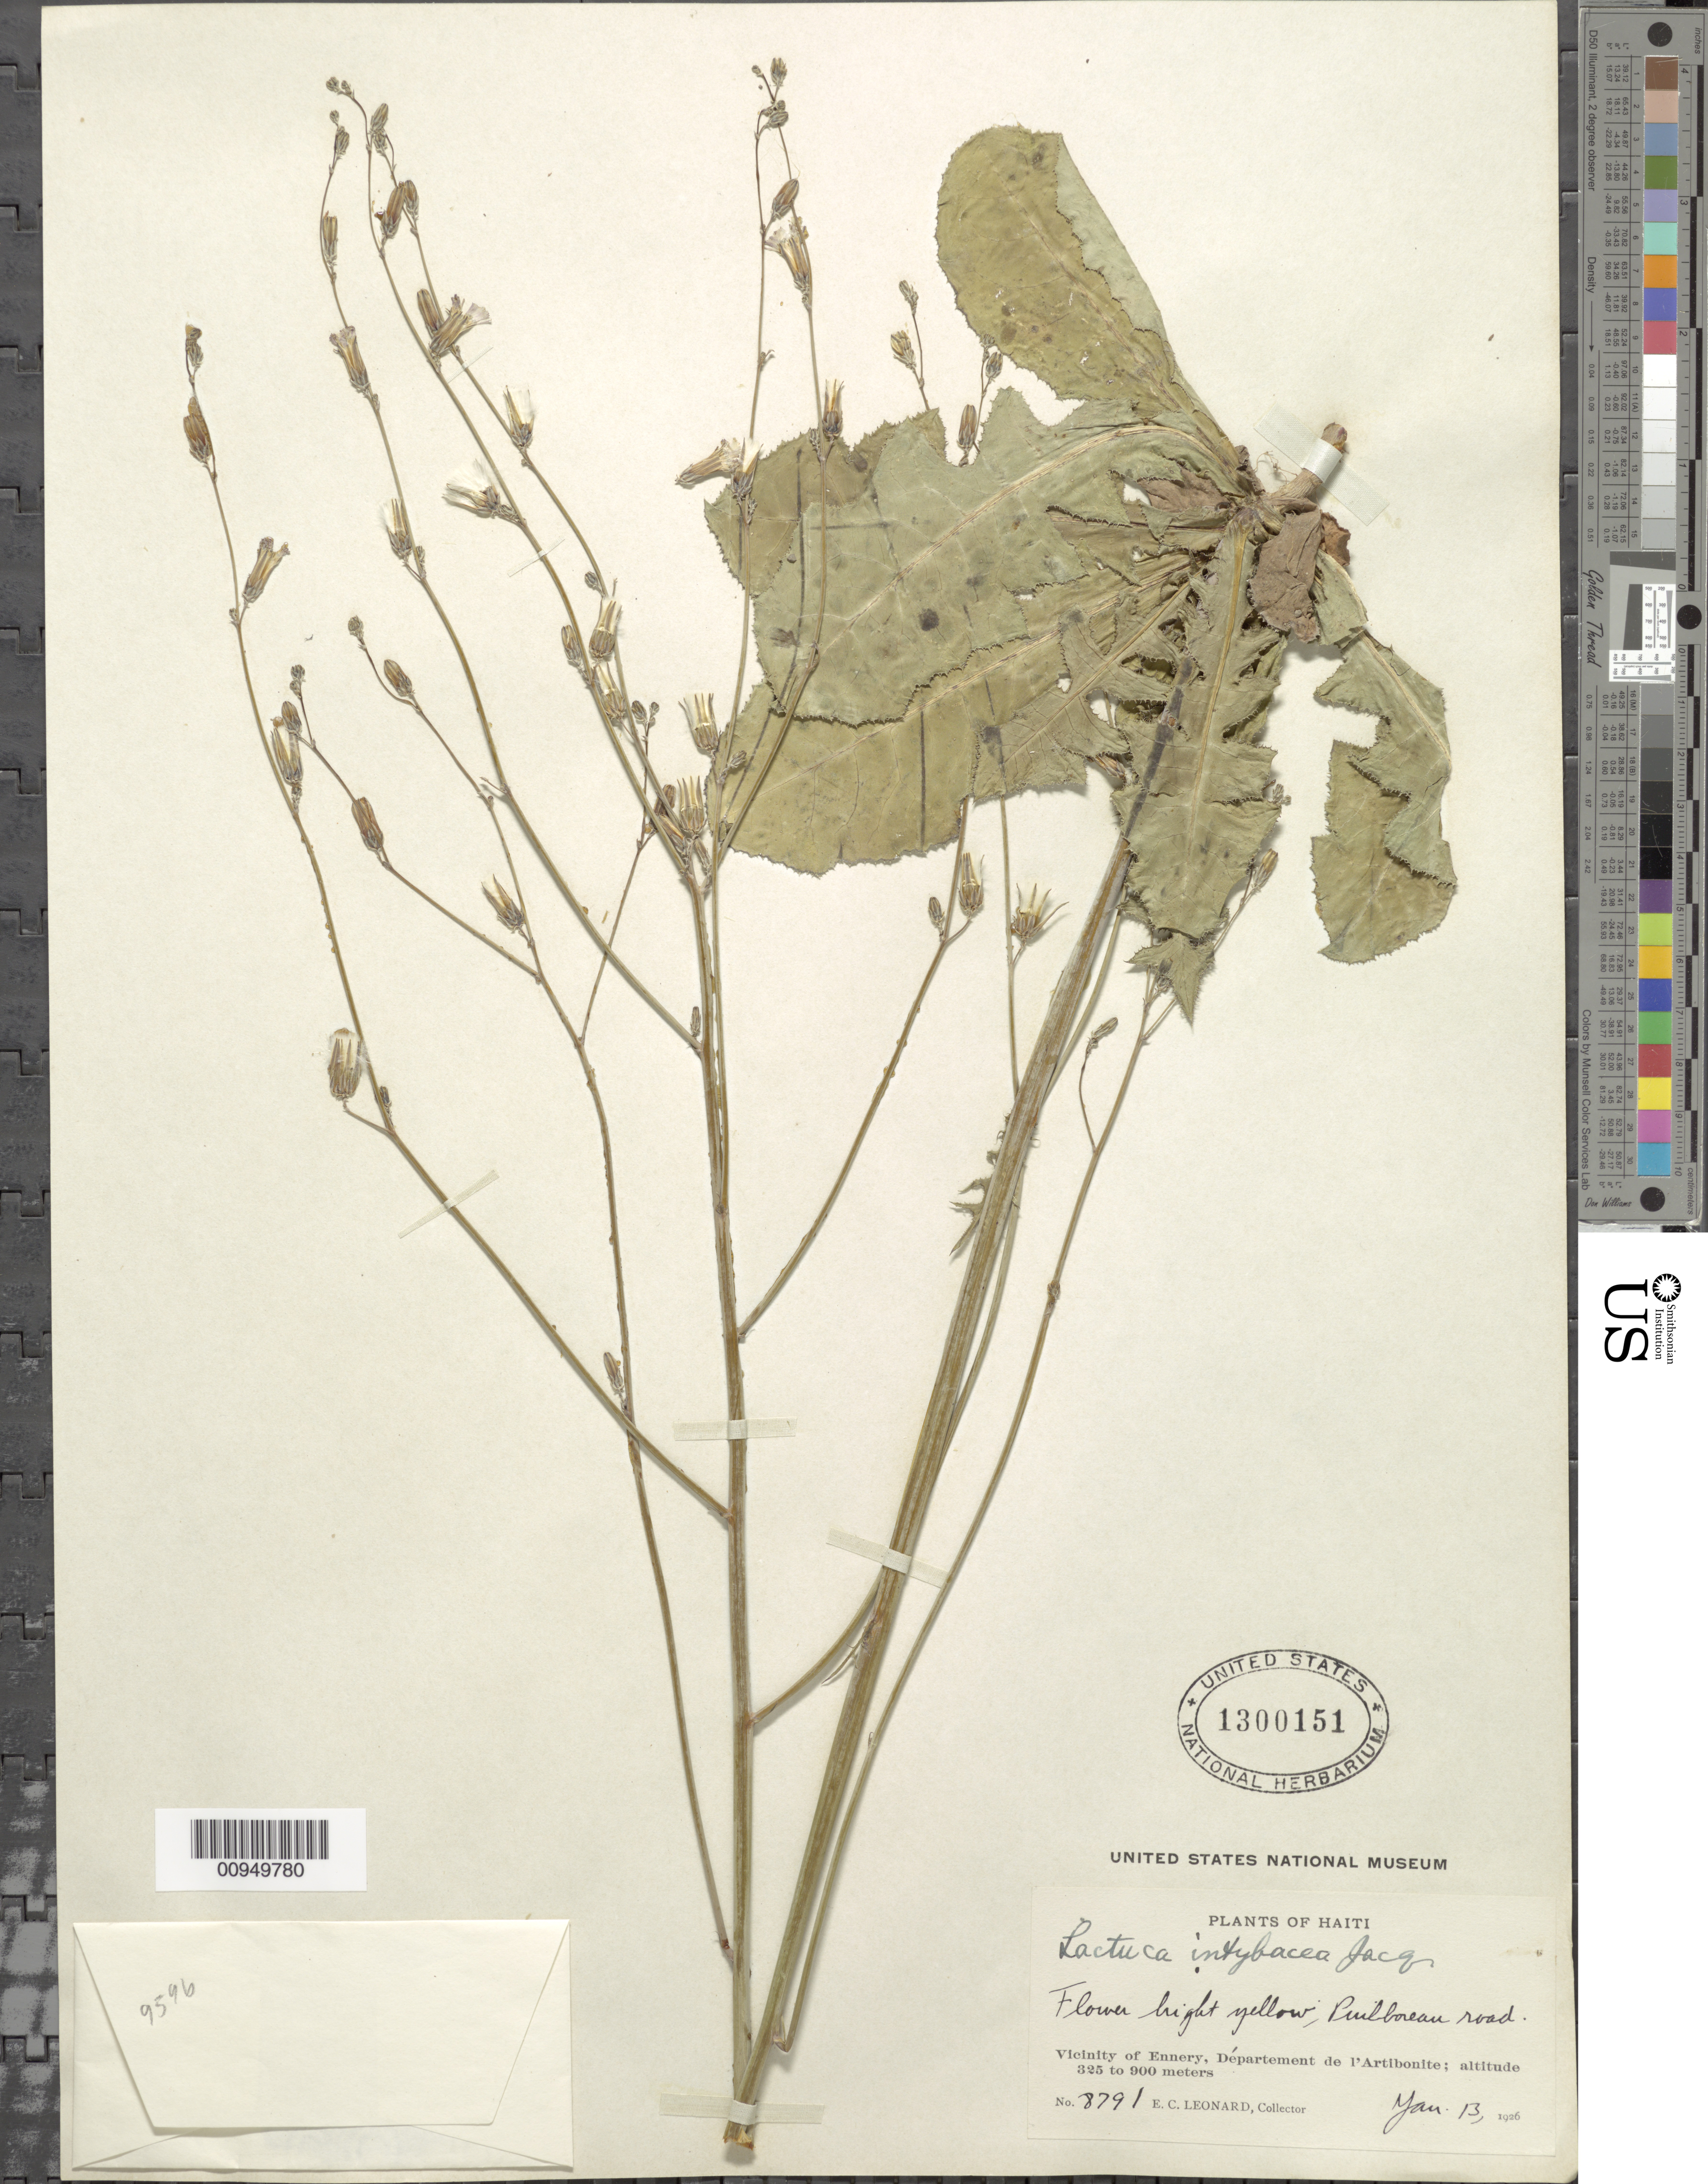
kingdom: Plantae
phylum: Tracheophyta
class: Magnoliopsida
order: Asterales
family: Asteraceae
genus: Launaea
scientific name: Launaea intybacea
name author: (Jacq.) Beauverd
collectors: E. C. Leonard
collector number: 8791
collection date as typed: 13 Jan 1926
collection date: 1926-01-13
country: Haiti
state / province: Artibonite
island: Hispaniola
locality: Vicinity of Ennery, Puilboreau Road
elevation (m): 325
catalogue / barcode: US 1300151